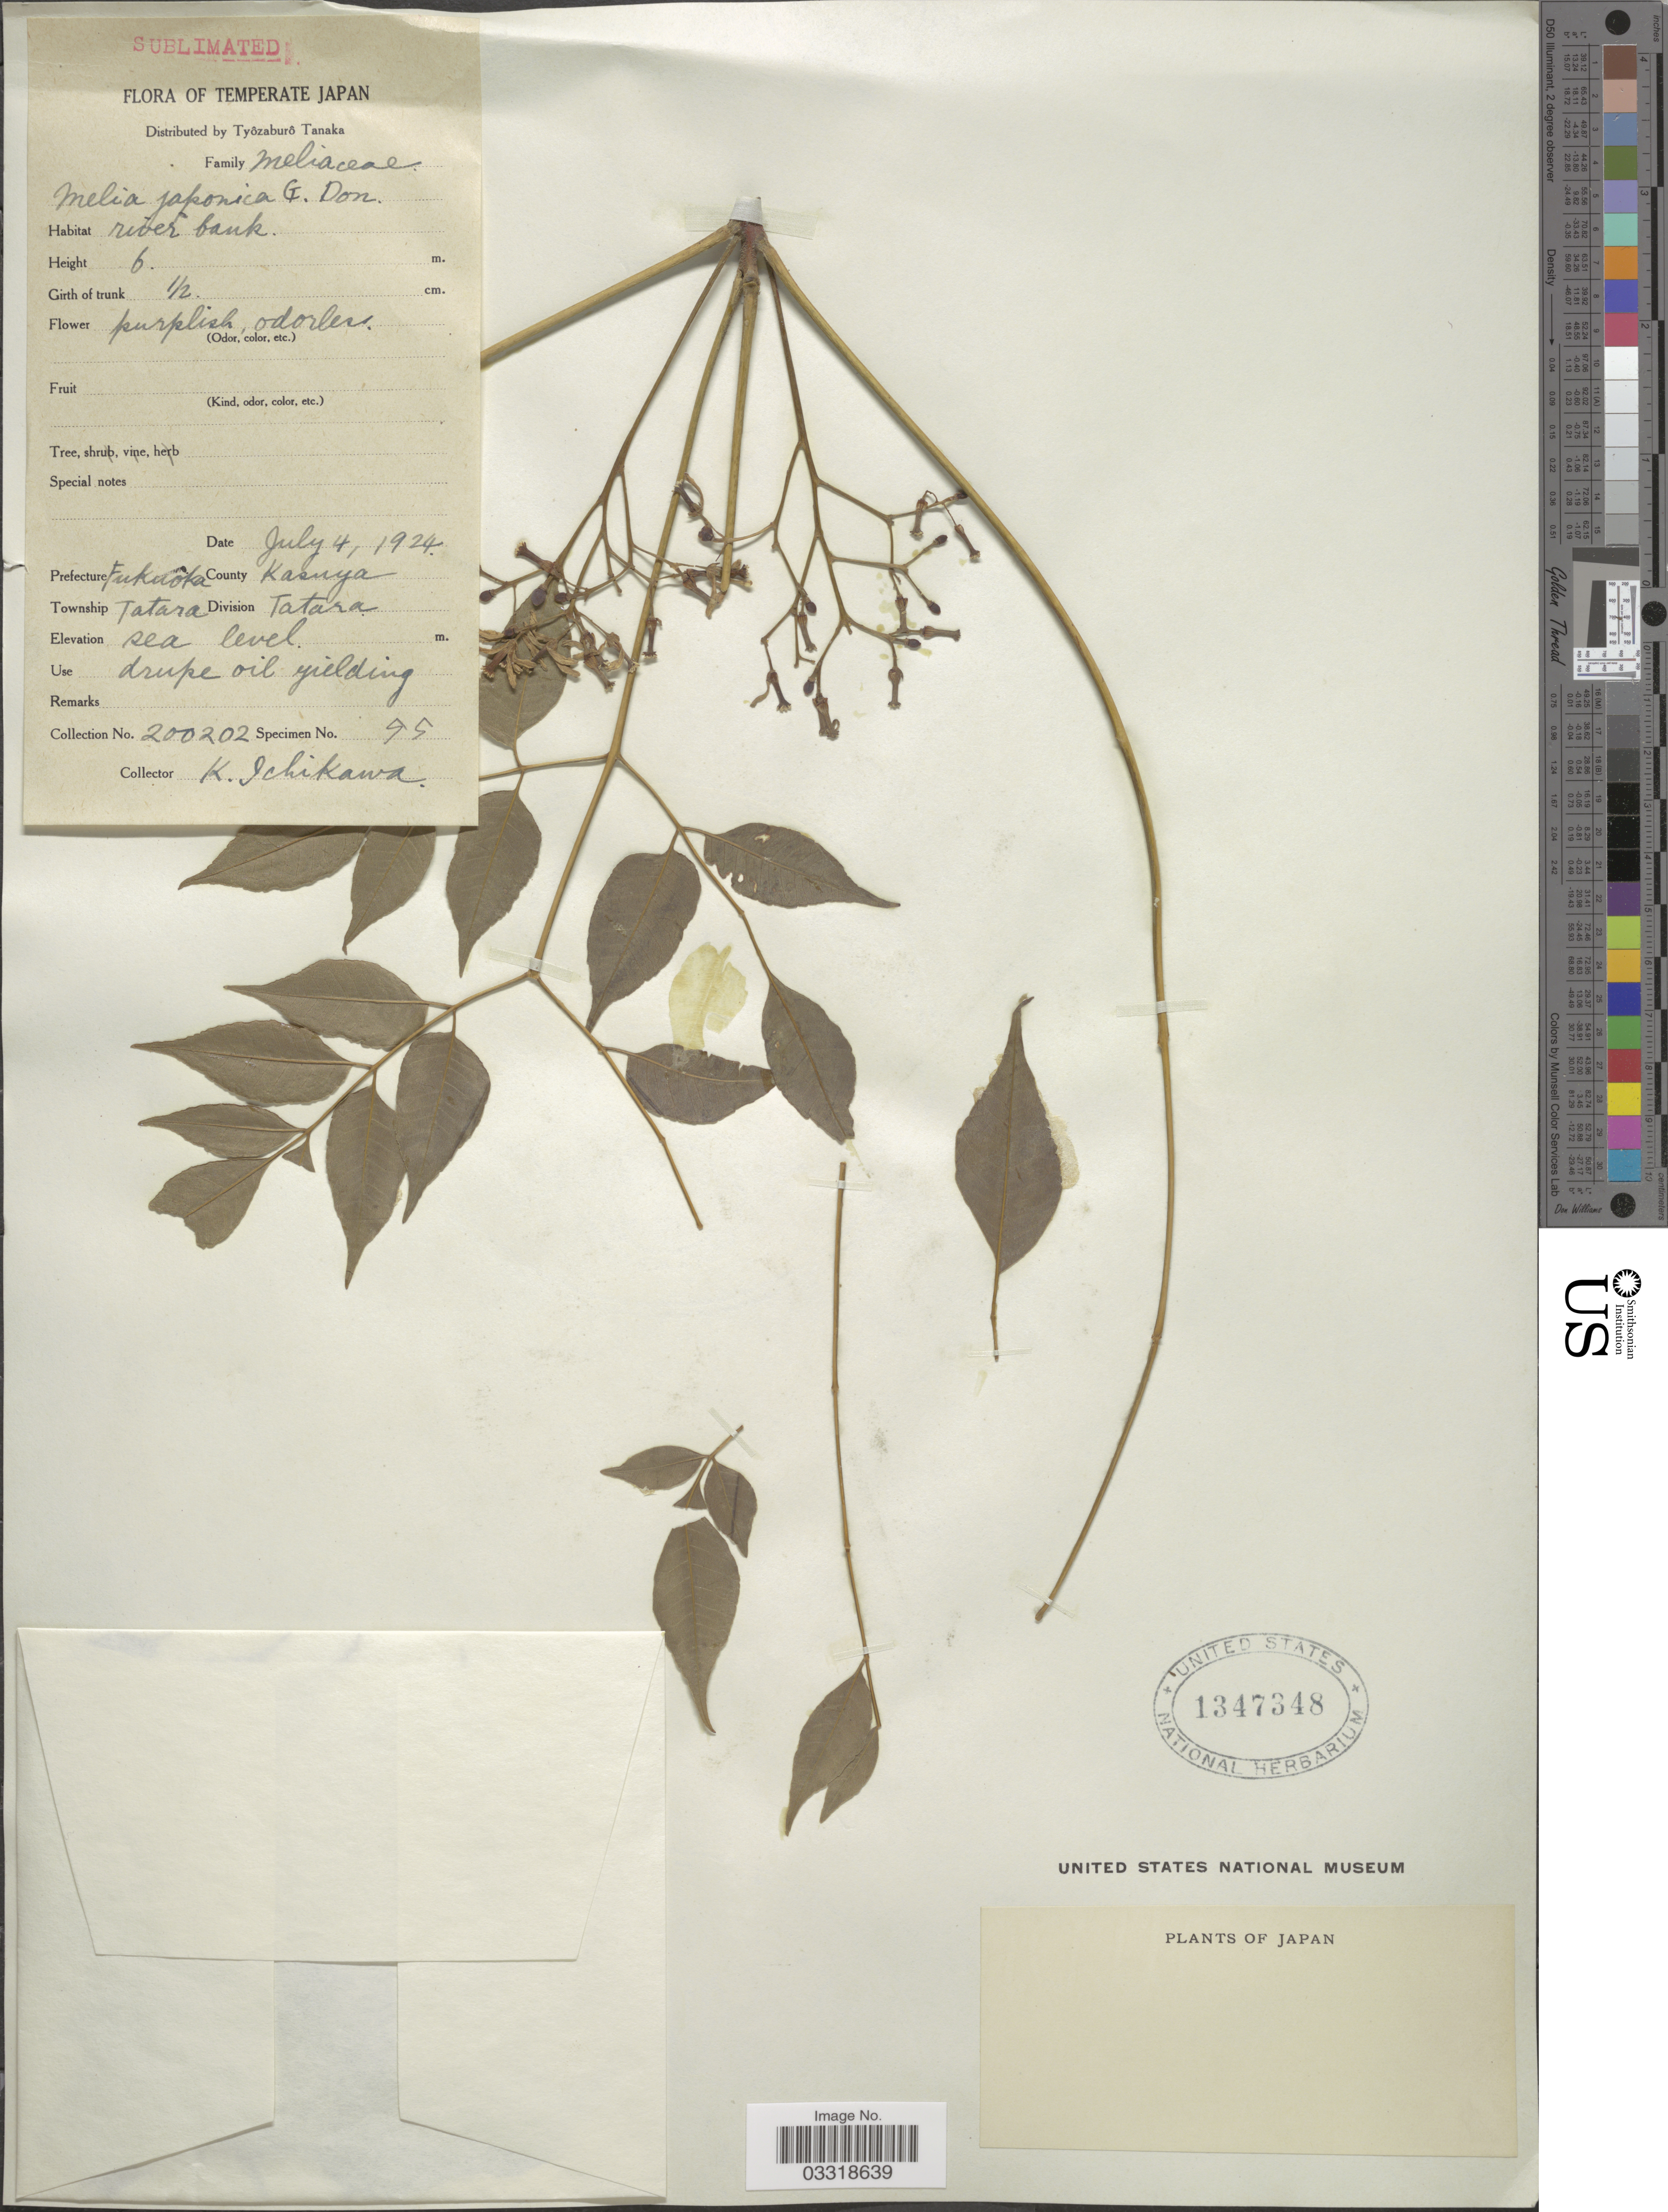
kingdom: Plantae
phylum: Tracheophyta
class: Magnoliopsida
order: Sapindales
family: Meliaceae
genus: Melia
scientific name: Melia japonica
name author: G. Don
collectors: K. Ichikawa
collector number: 200202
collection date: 1924-07-04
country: Japan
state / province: Hukuoka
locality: Prefecture Fukuoka. County Kasuya. Township Tatara. Division Tatara.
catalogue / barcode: US 1347348